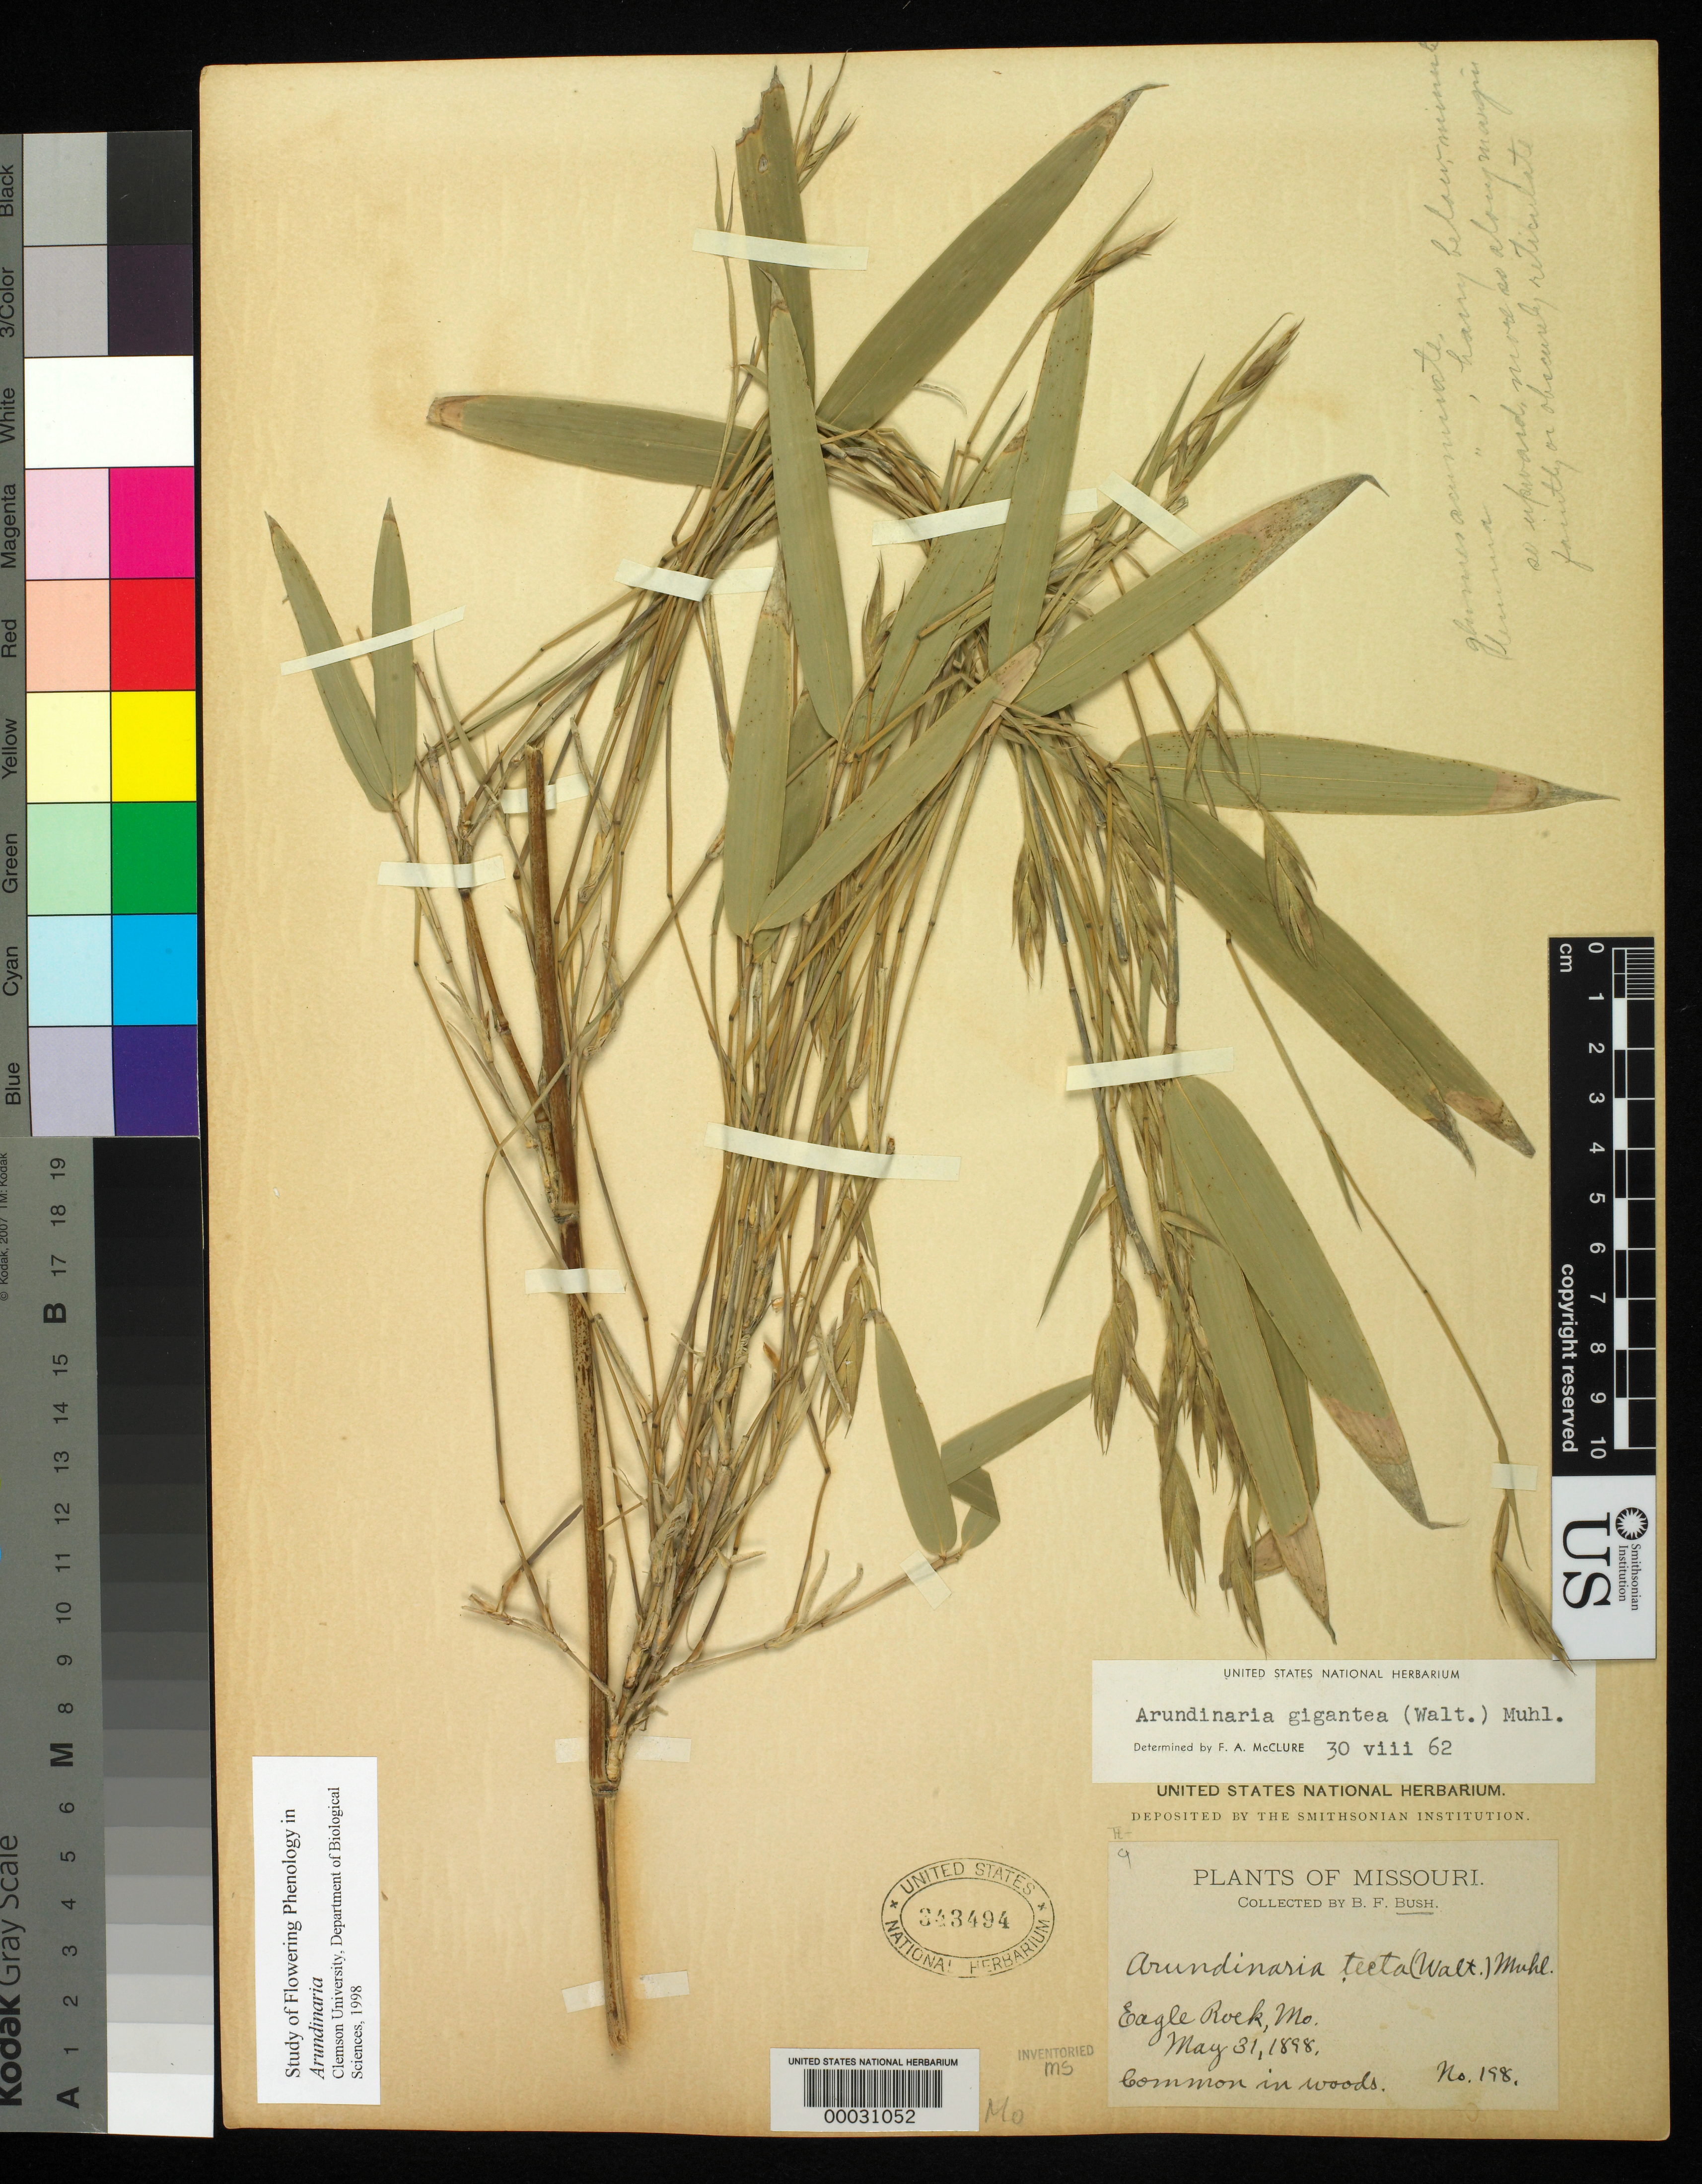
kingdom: Plantae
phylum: Tracheophyta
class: Liliopsida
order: Poales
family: Poaceae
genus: Arundinaria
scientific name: Arundinaria gigantea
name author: (Walter) Muhl.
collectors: B. F. Bush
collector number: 198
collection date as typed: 31 May 1898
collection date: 1898-05-31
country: United States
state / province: Missouri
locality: Eagle rock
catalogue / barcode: US 343494